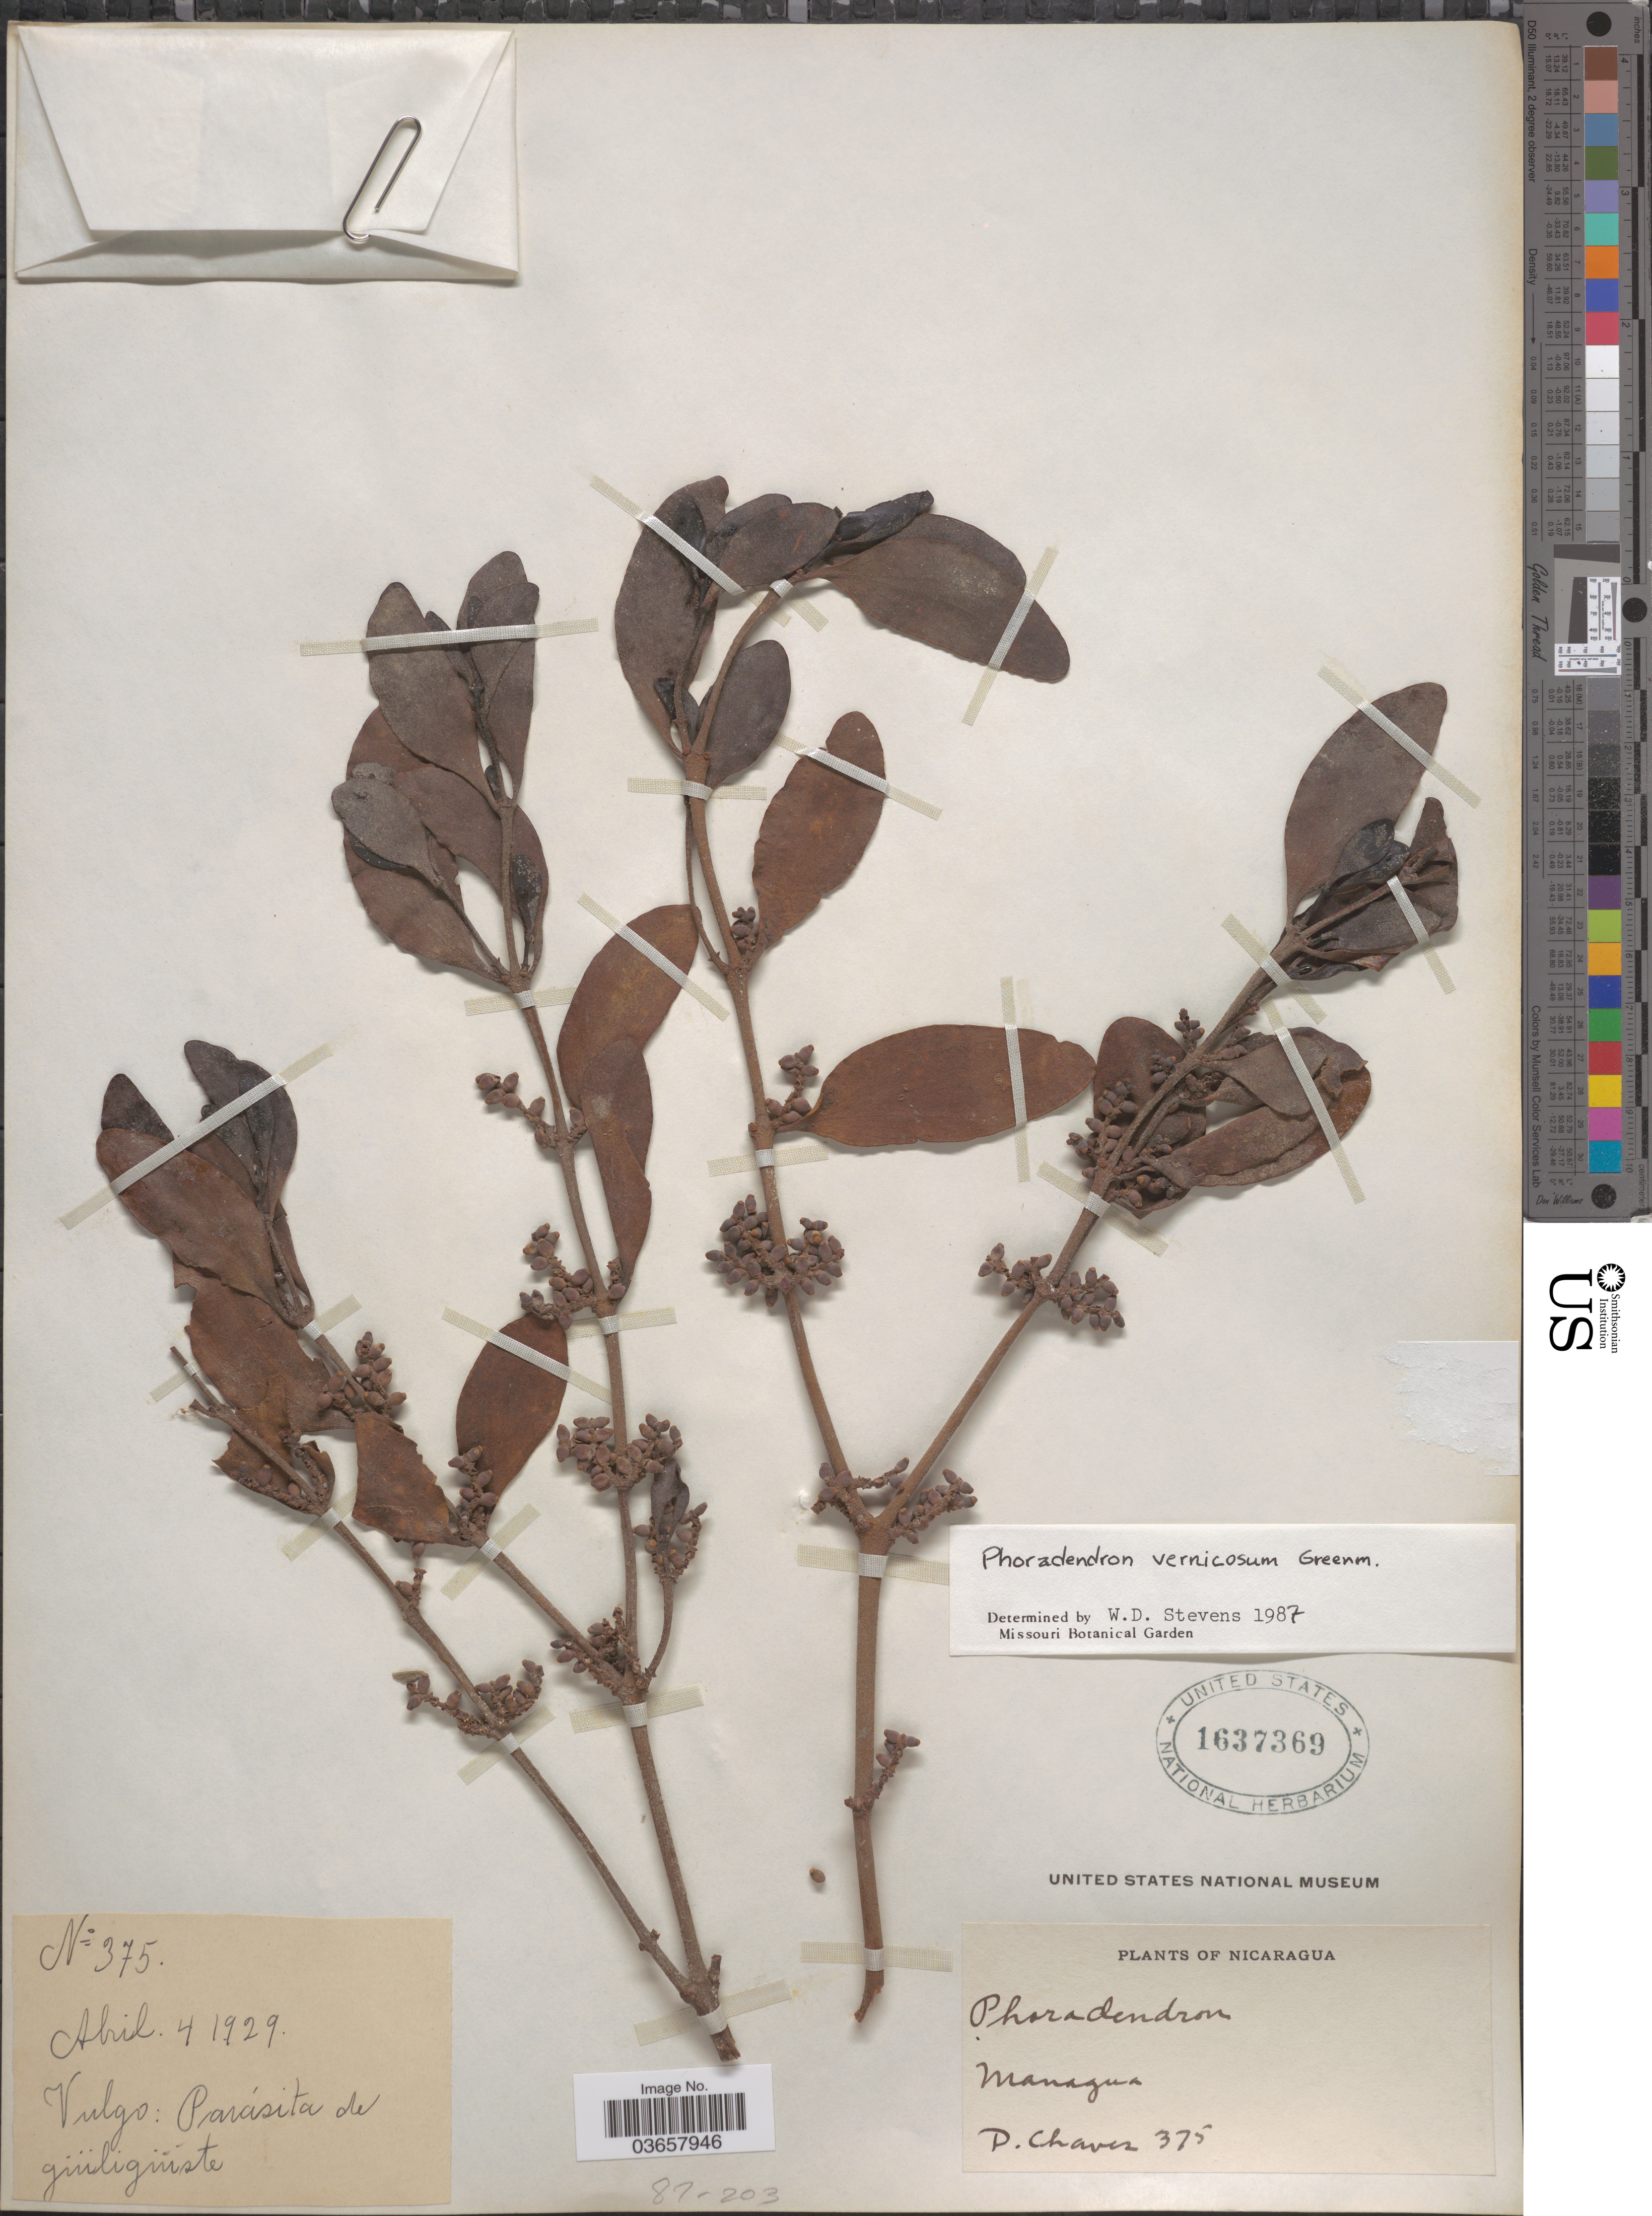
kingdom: Plantae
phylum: Tracheophyta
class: Magnoliopsida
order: Santalales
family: Viscaceae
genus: Phoradendron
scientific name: Phoradendron vernicosum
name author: Greenm.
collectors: P. Chavez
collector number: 375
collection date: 1929-04-04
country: Nicaragua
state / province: Managua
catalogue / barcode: US 1637369